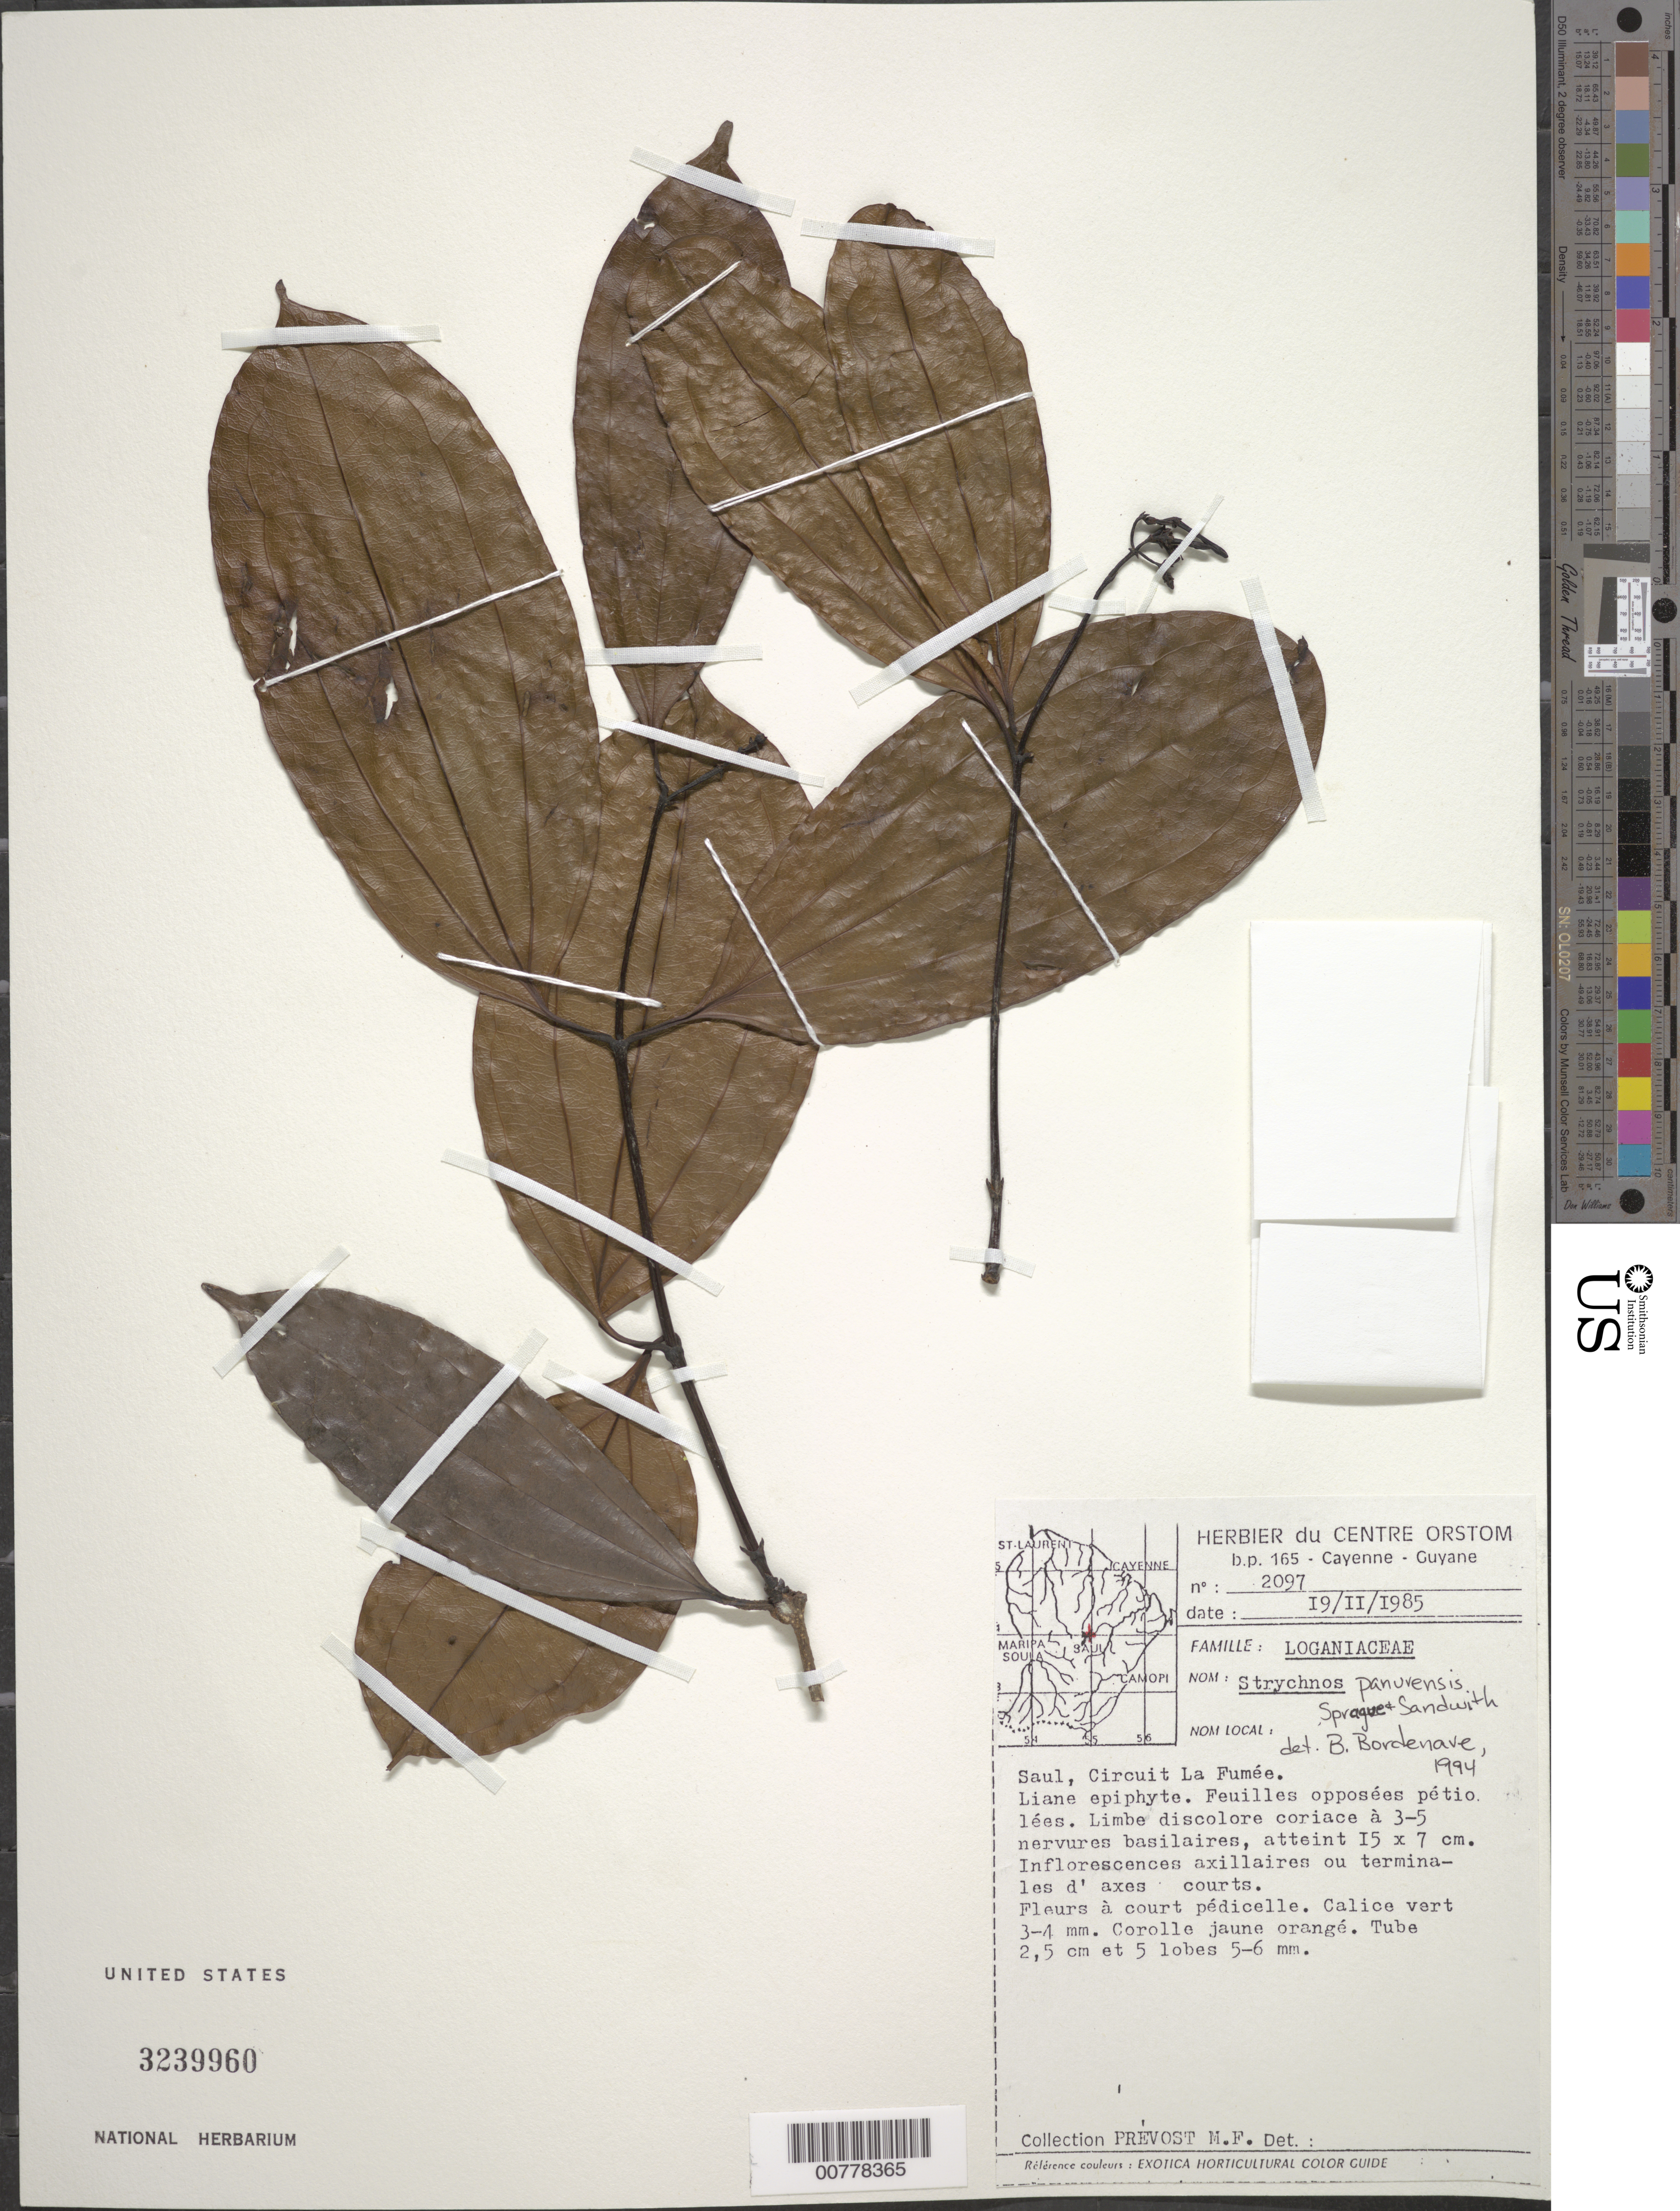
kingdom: Plantae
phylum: Tracheophyta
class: Magnoliopsida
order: Gentianales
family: Loganiaceae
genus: Strychnos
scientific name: Strychnos panurensis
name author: Sprague & Sandwith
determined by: Bordenave, B.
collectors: M.-F. Prévost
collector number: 2097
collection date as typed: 19-Feb-85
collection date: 1985-02-19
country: French Guiana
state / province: Saint-Laurent-du-Maroni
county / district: Saül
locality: Saül, Circuit La Fumée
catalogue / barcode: US 3239960